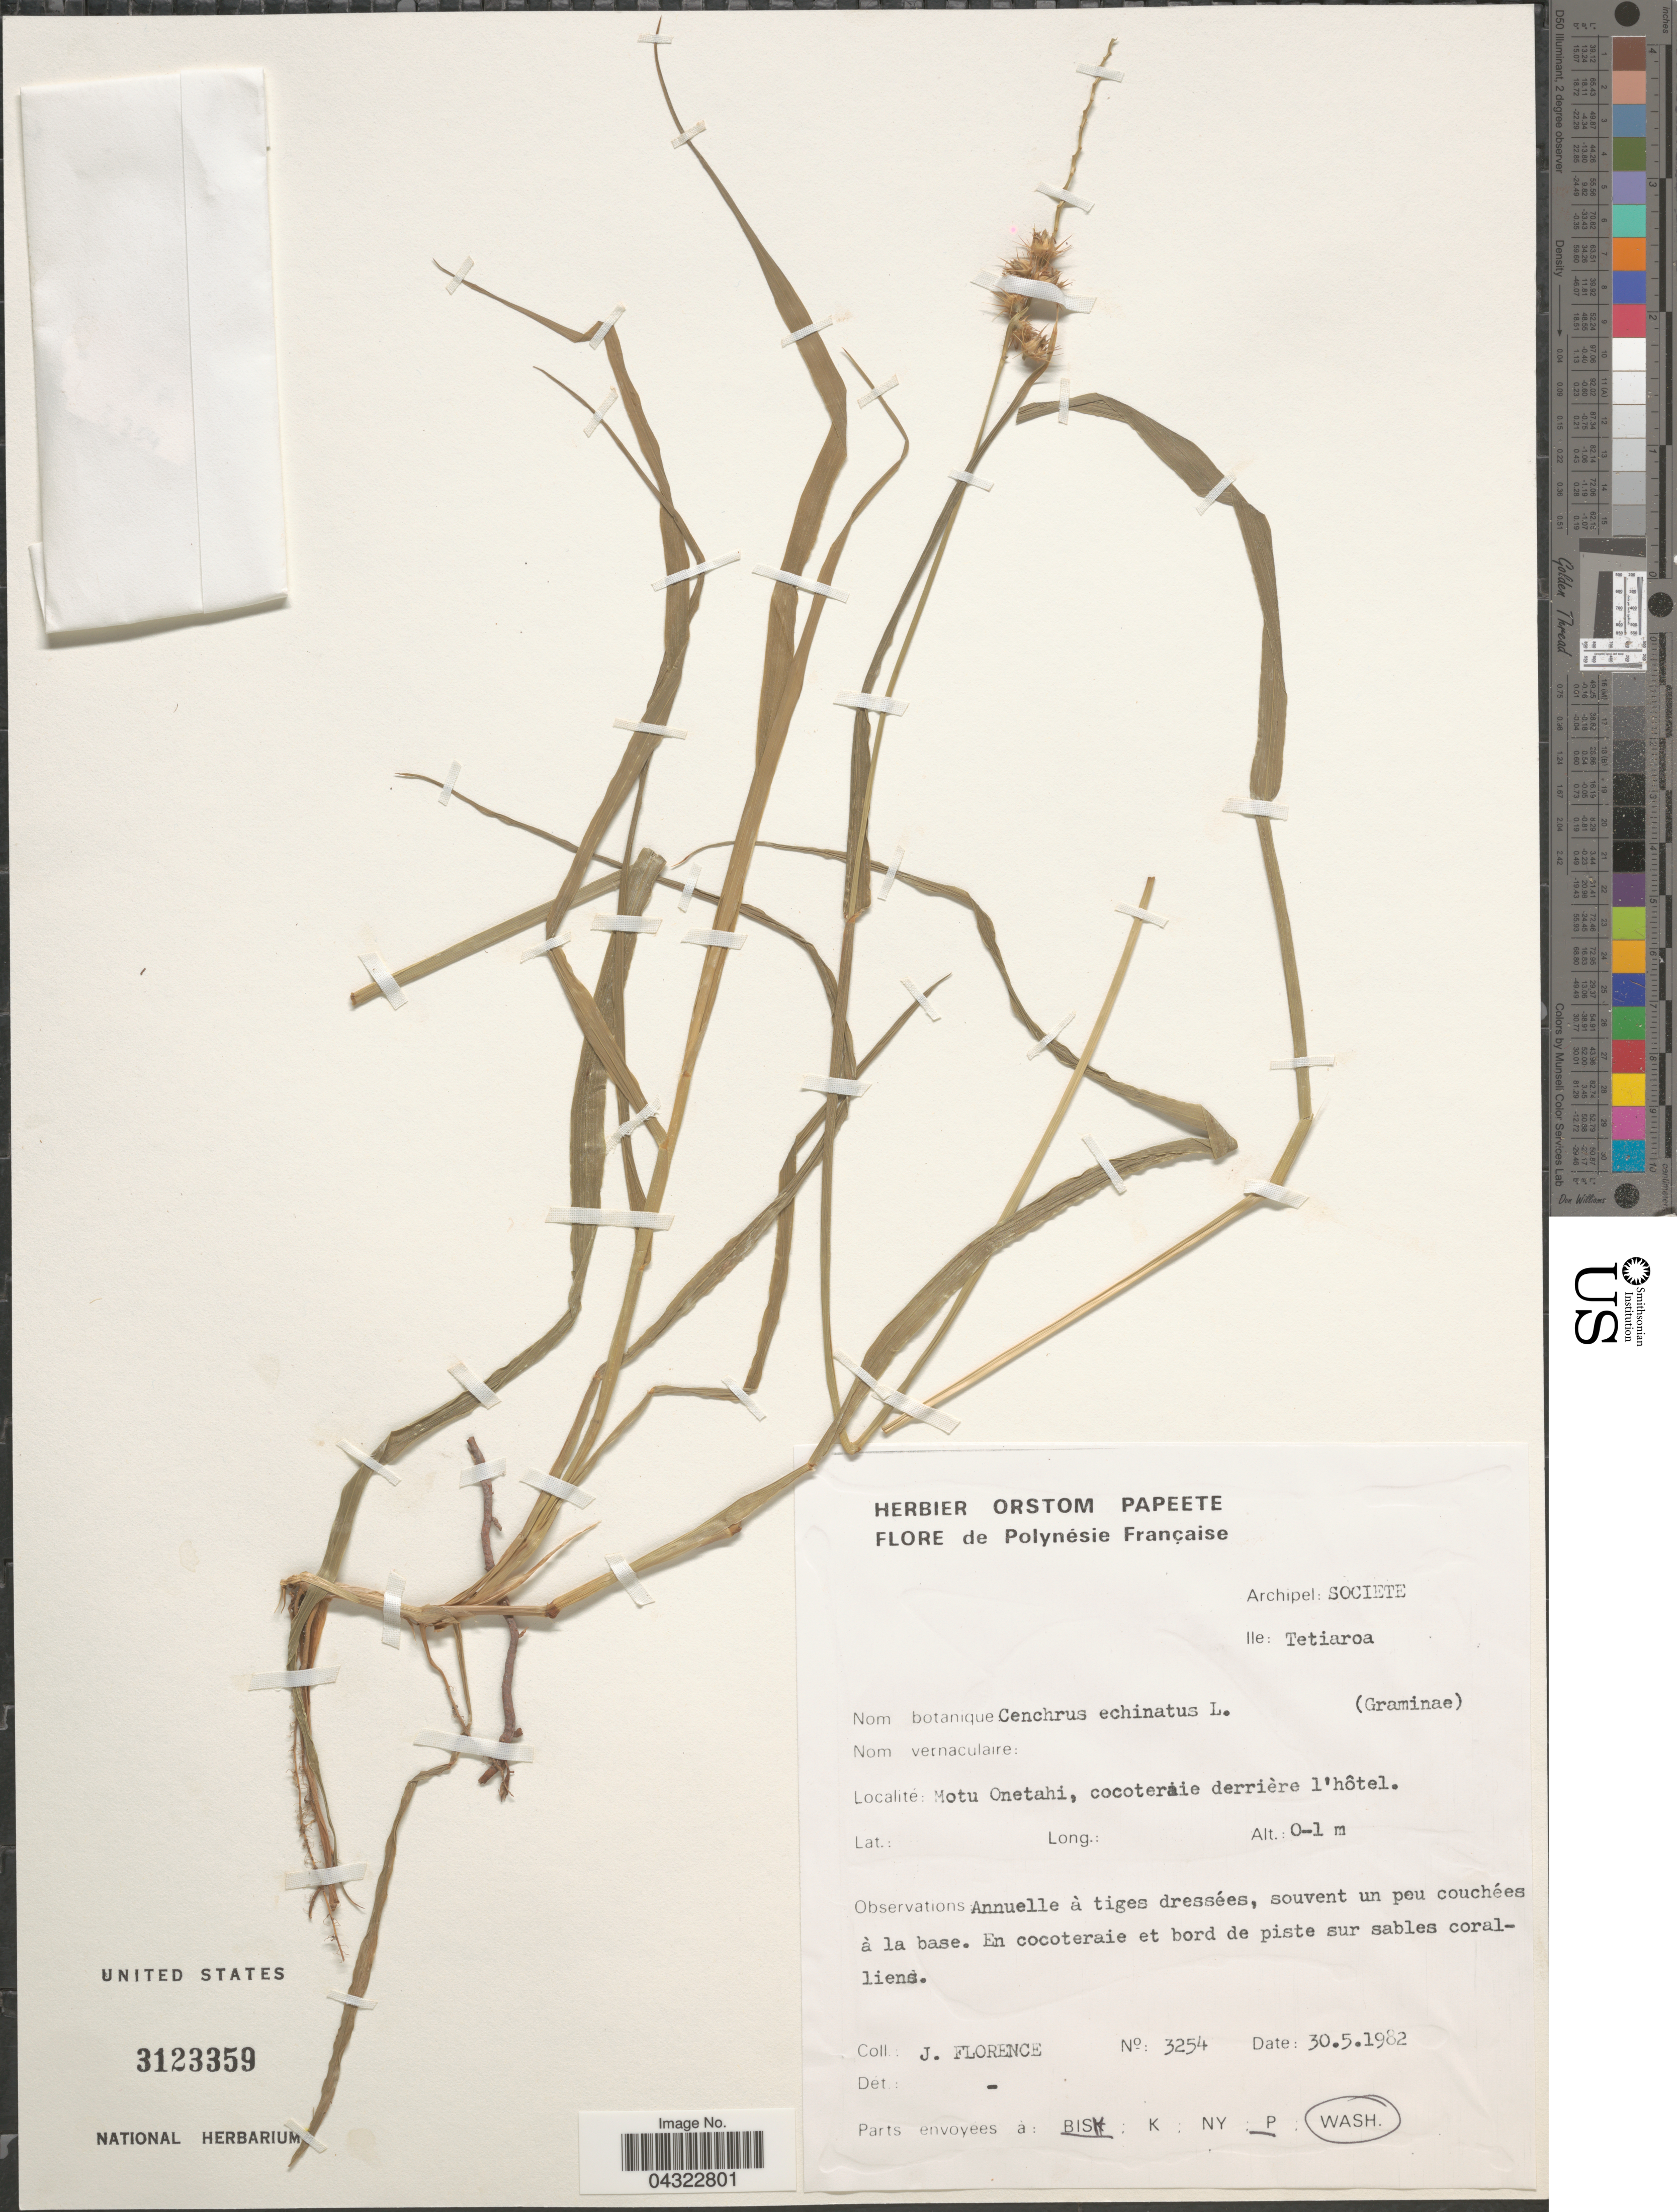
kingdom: Plantae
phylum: Tracheophyta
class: Liliopsida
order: Poales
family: Poaceae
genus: Cenchrus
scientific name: Cenchrus echinatus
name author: L.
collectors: J. Florence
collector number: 3254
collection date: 1982-05-30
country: French Polynesia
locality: Polynésie Française. Archipel: Societe. Ile: Tetiaroa. Motu Onetahi, cocoteriie [interpreted] derrière l'hôtel.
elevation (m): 0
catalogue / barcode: US 3123359